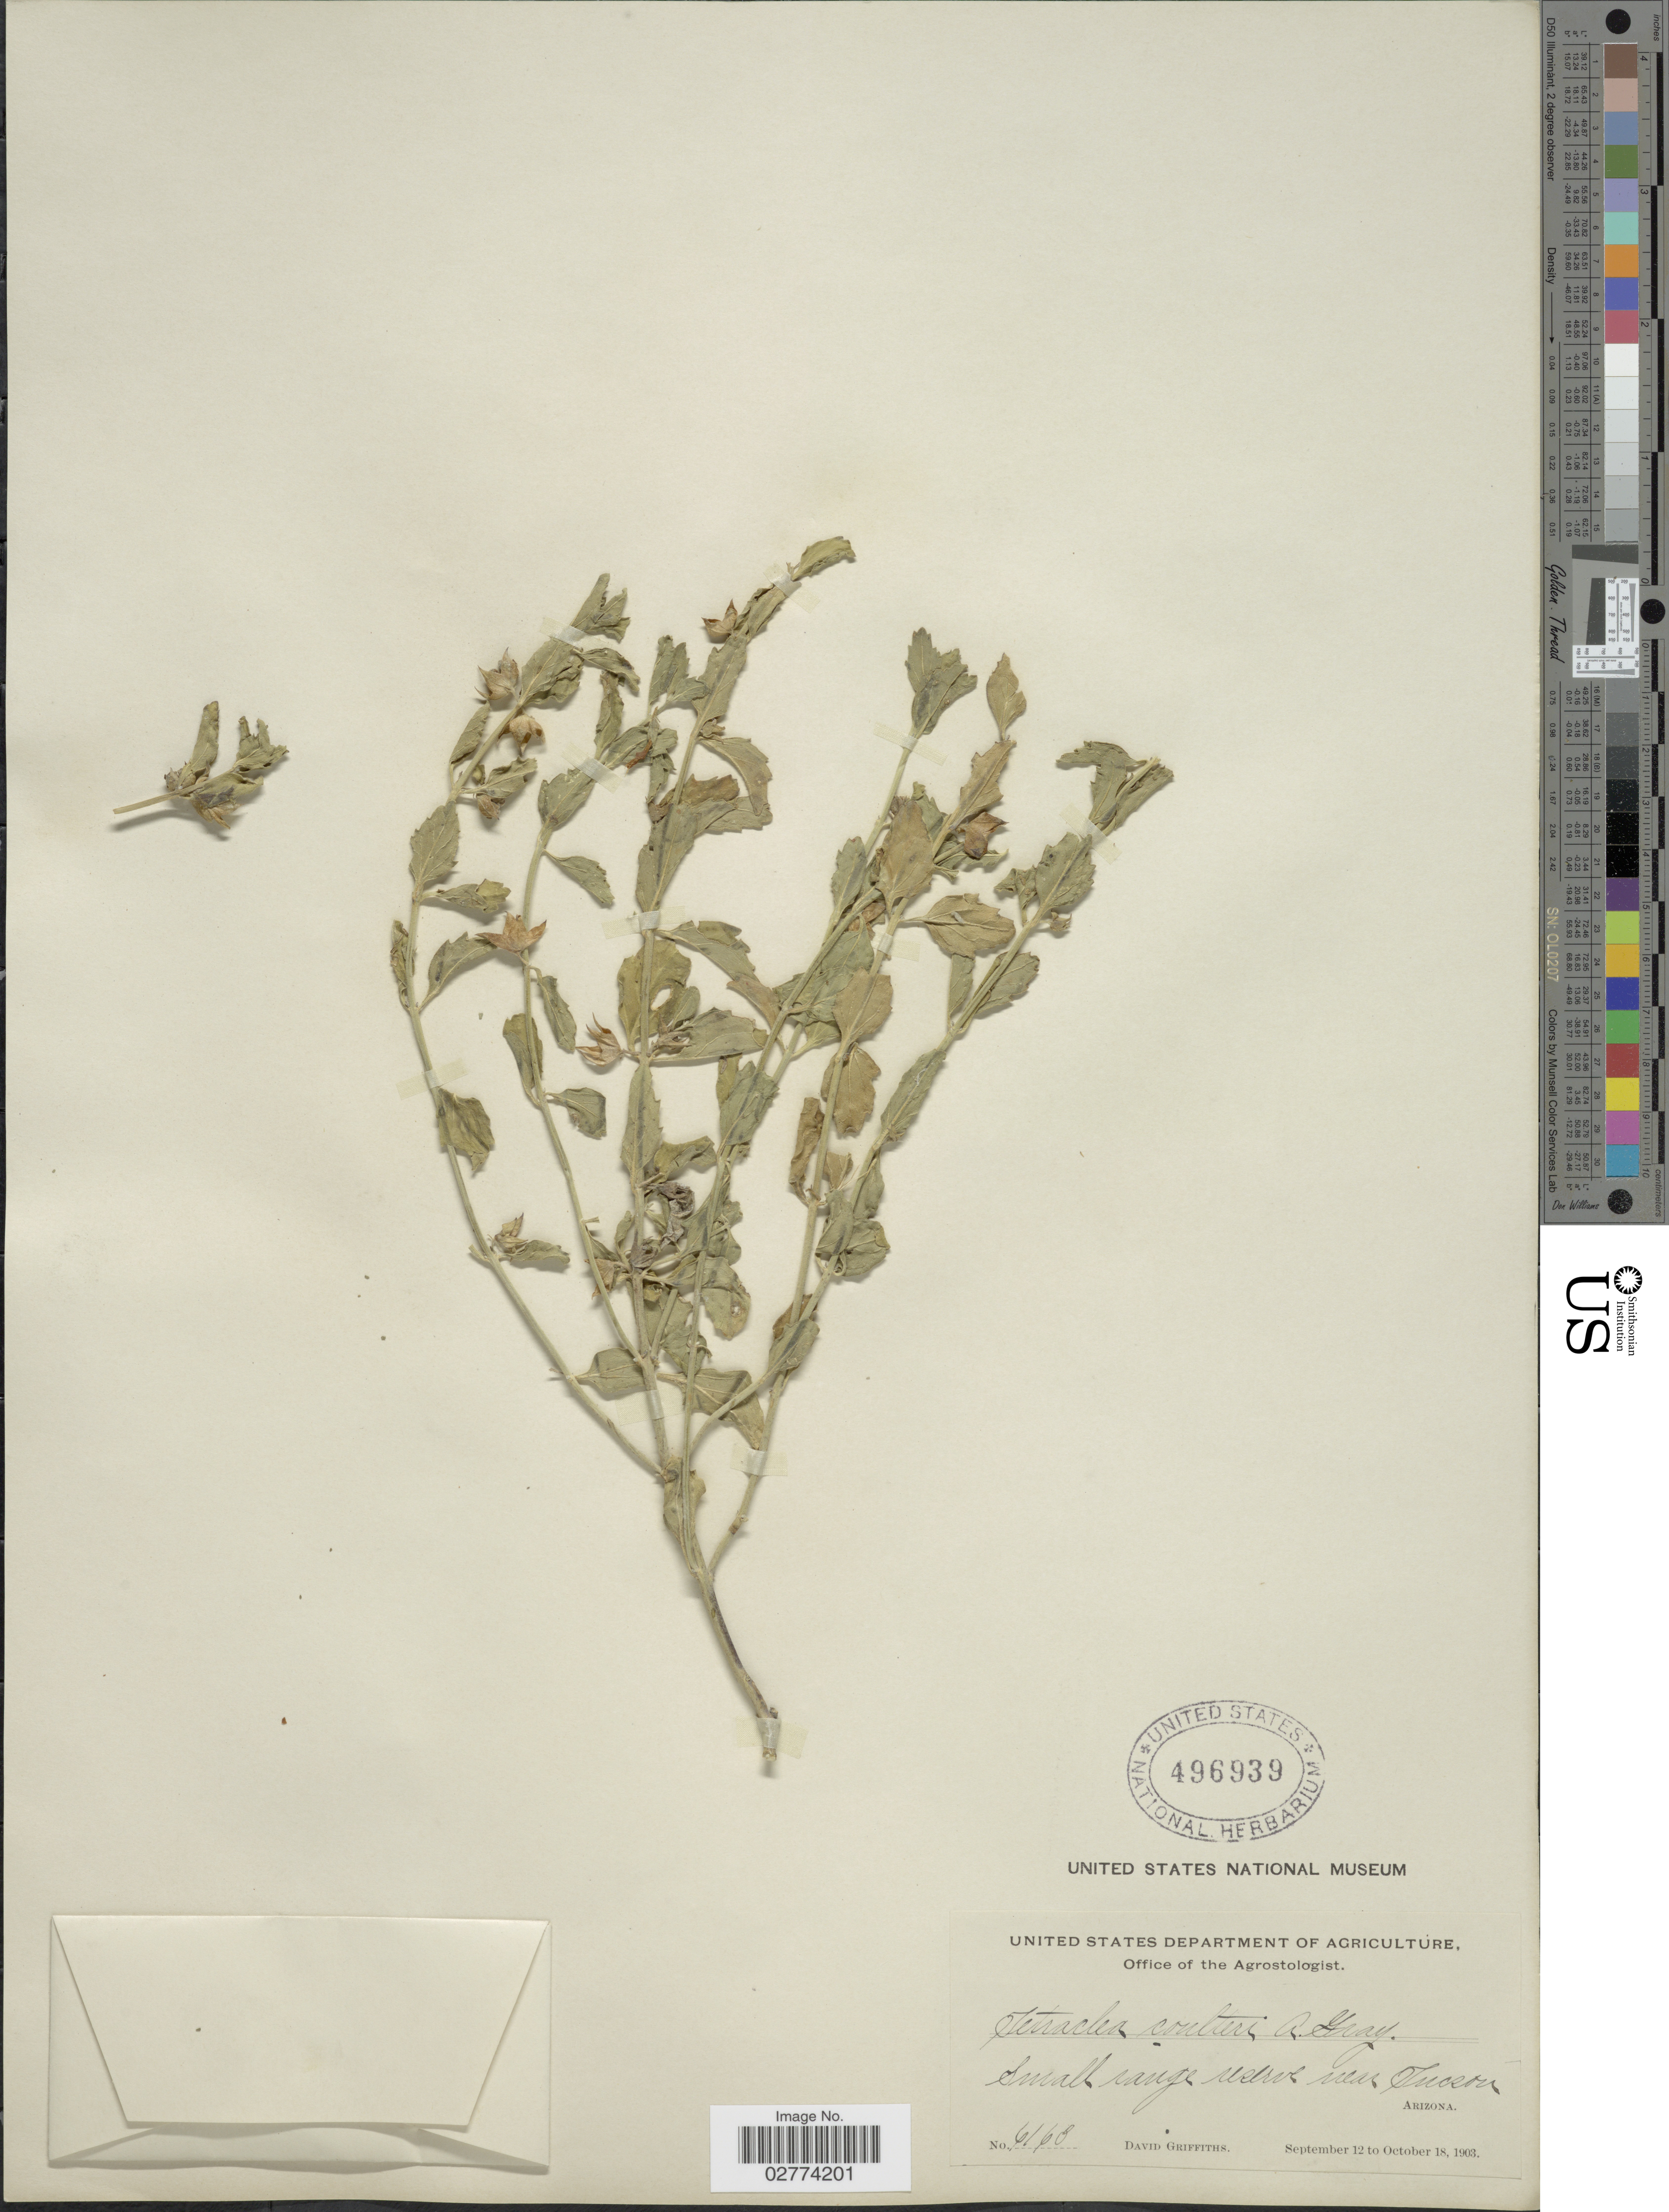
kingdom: Plantae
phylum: Tracheophyta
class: Magnoliopsida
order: Lamiales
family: Lamiaceae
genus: Tetraclea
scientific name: Tetraclea coulteri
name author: A. Gray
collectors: D. Griffiths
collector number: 6168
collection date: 1903-09-12/1903-10-18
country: United States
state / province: Arizona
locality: Small range reserve near Tucson.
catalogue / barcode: US 496939